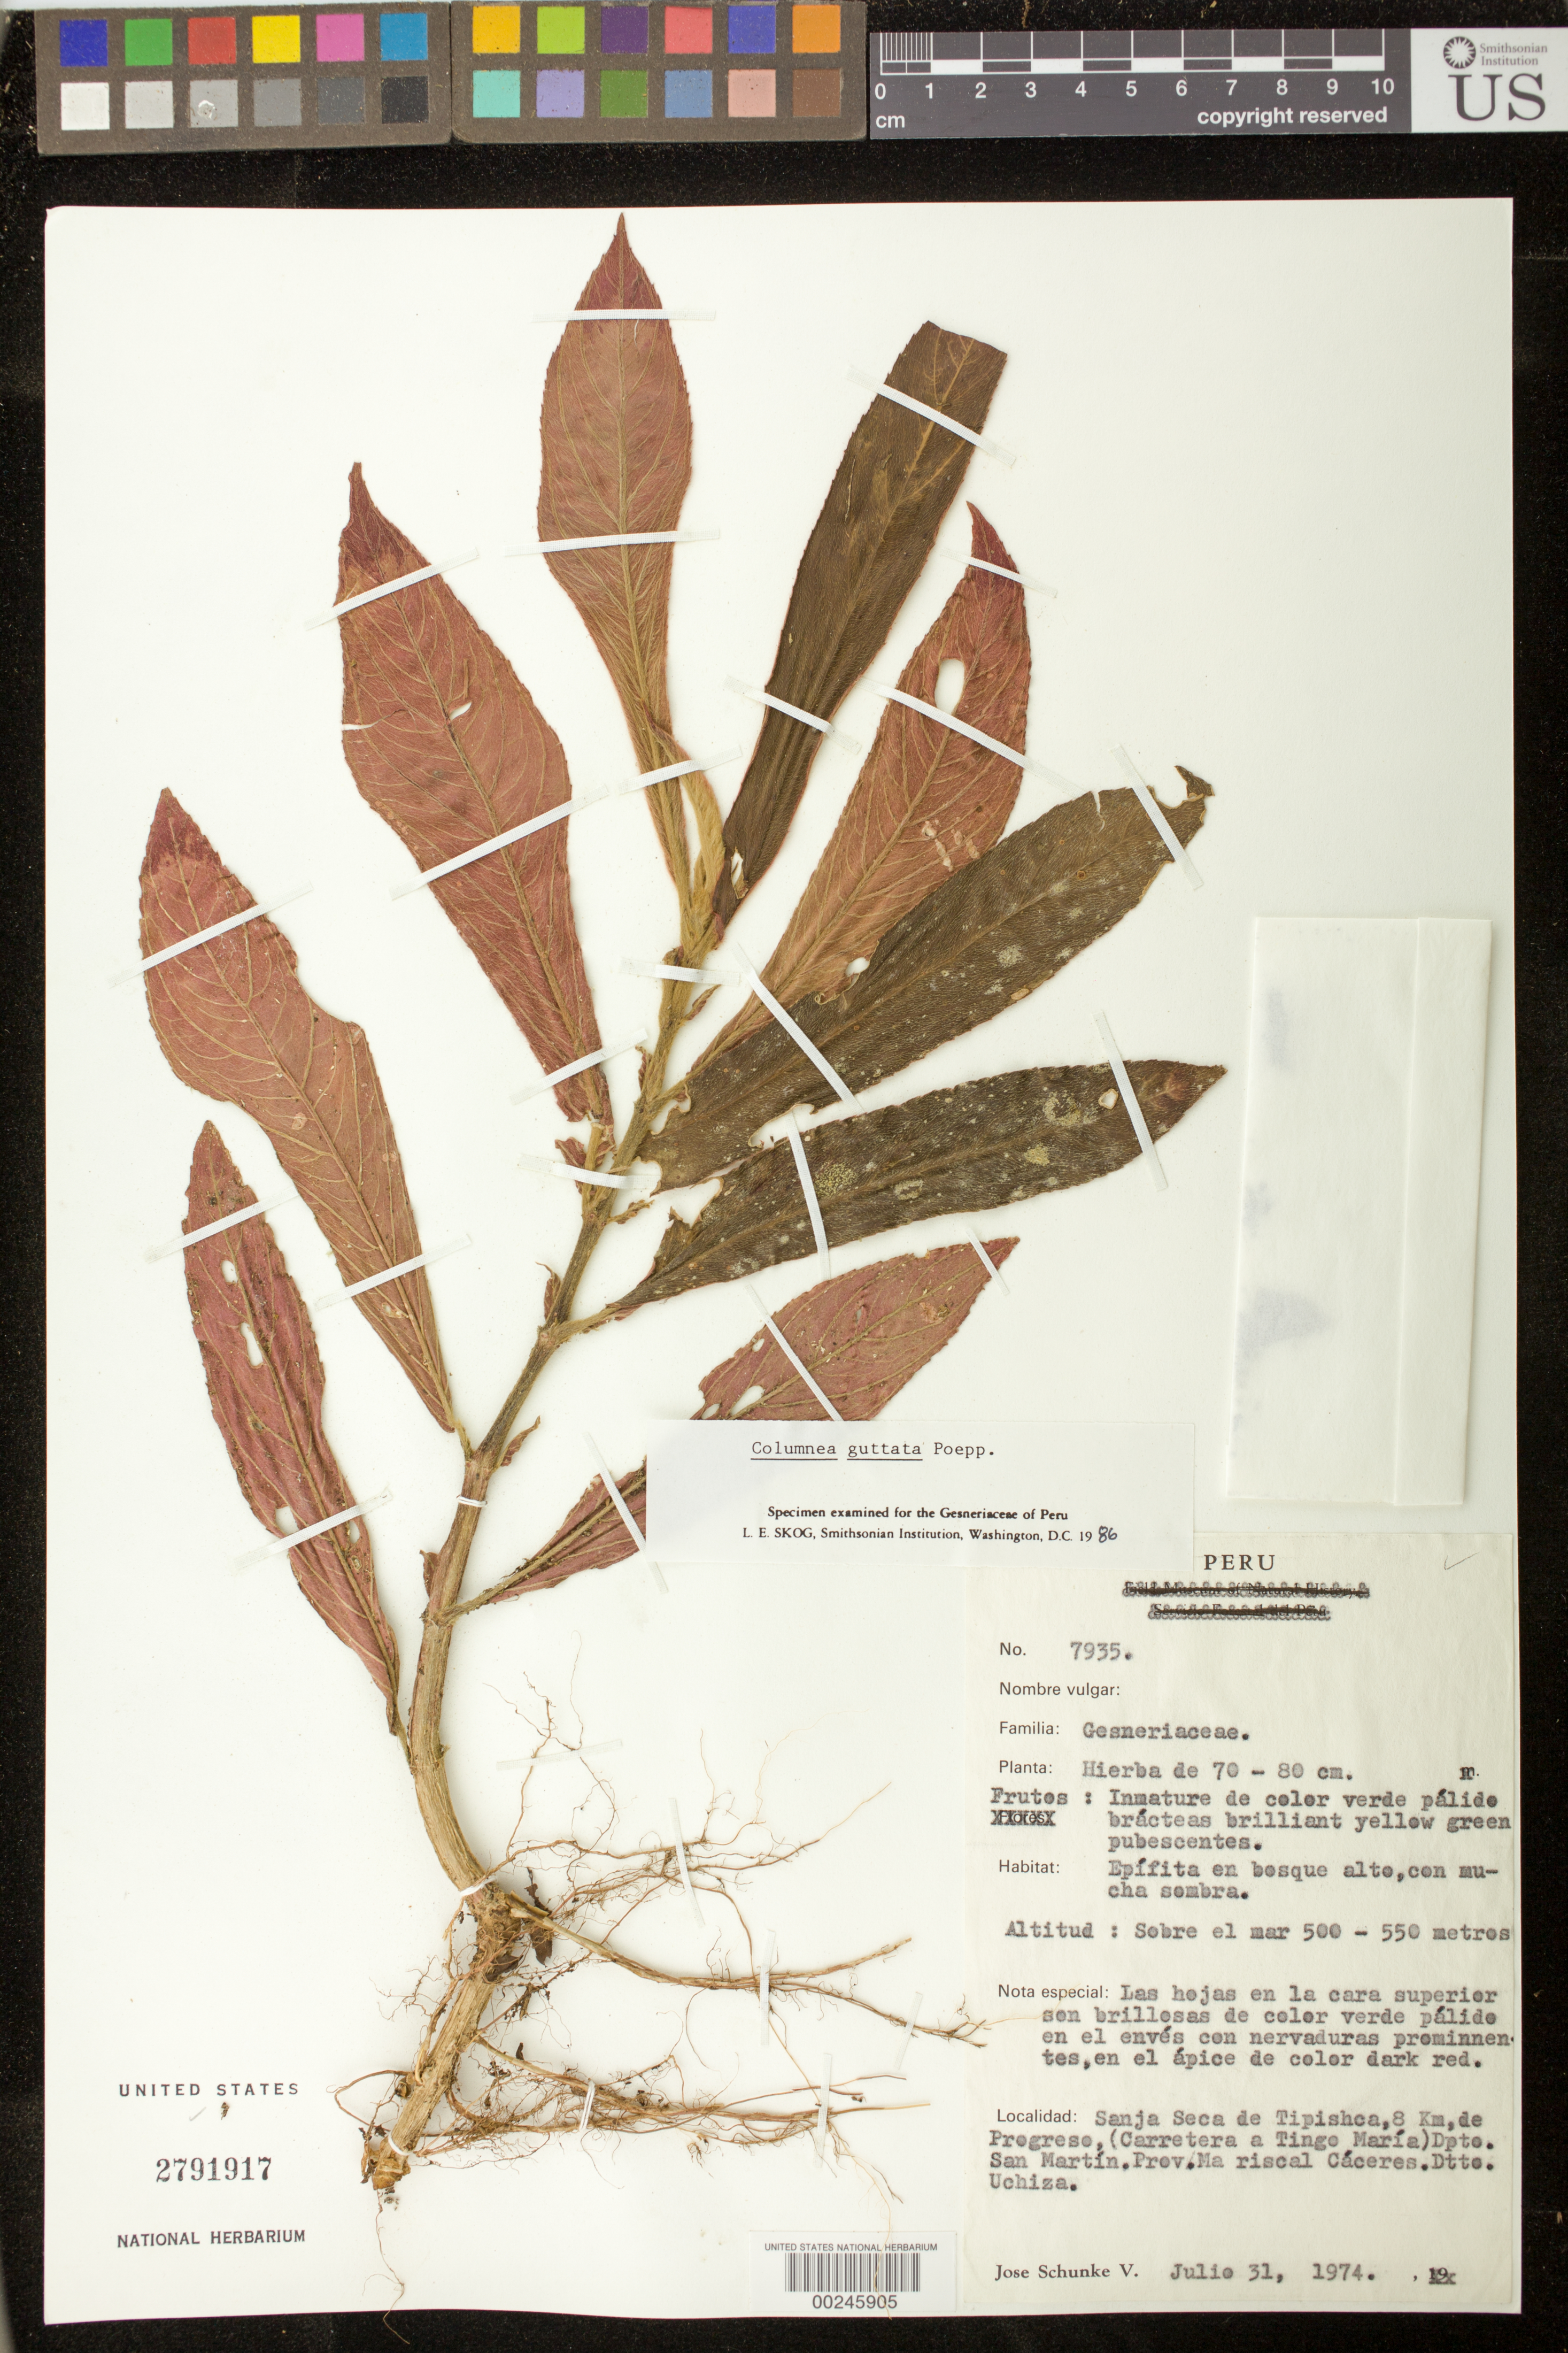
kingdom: Plantae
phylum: Tracheophyta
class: Magnoliopsida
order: Lamiales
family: Gesneriaceae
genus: Columnea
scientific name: Columnea guttata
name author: Poepp.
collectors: J. Schunke Vigo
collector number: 7935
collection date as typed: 31 Jul 1974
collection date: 1974-07-31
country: Peru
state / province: San Martín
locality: Prov. Mariscal Cáceres, Dtto. Uchiza, Sanja Seca de Tipishca, 8 km from Progreso, (highway to Tingo Maria)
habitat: Epiphyte in tall, shady forest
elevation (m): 500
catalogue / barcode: US 2791917